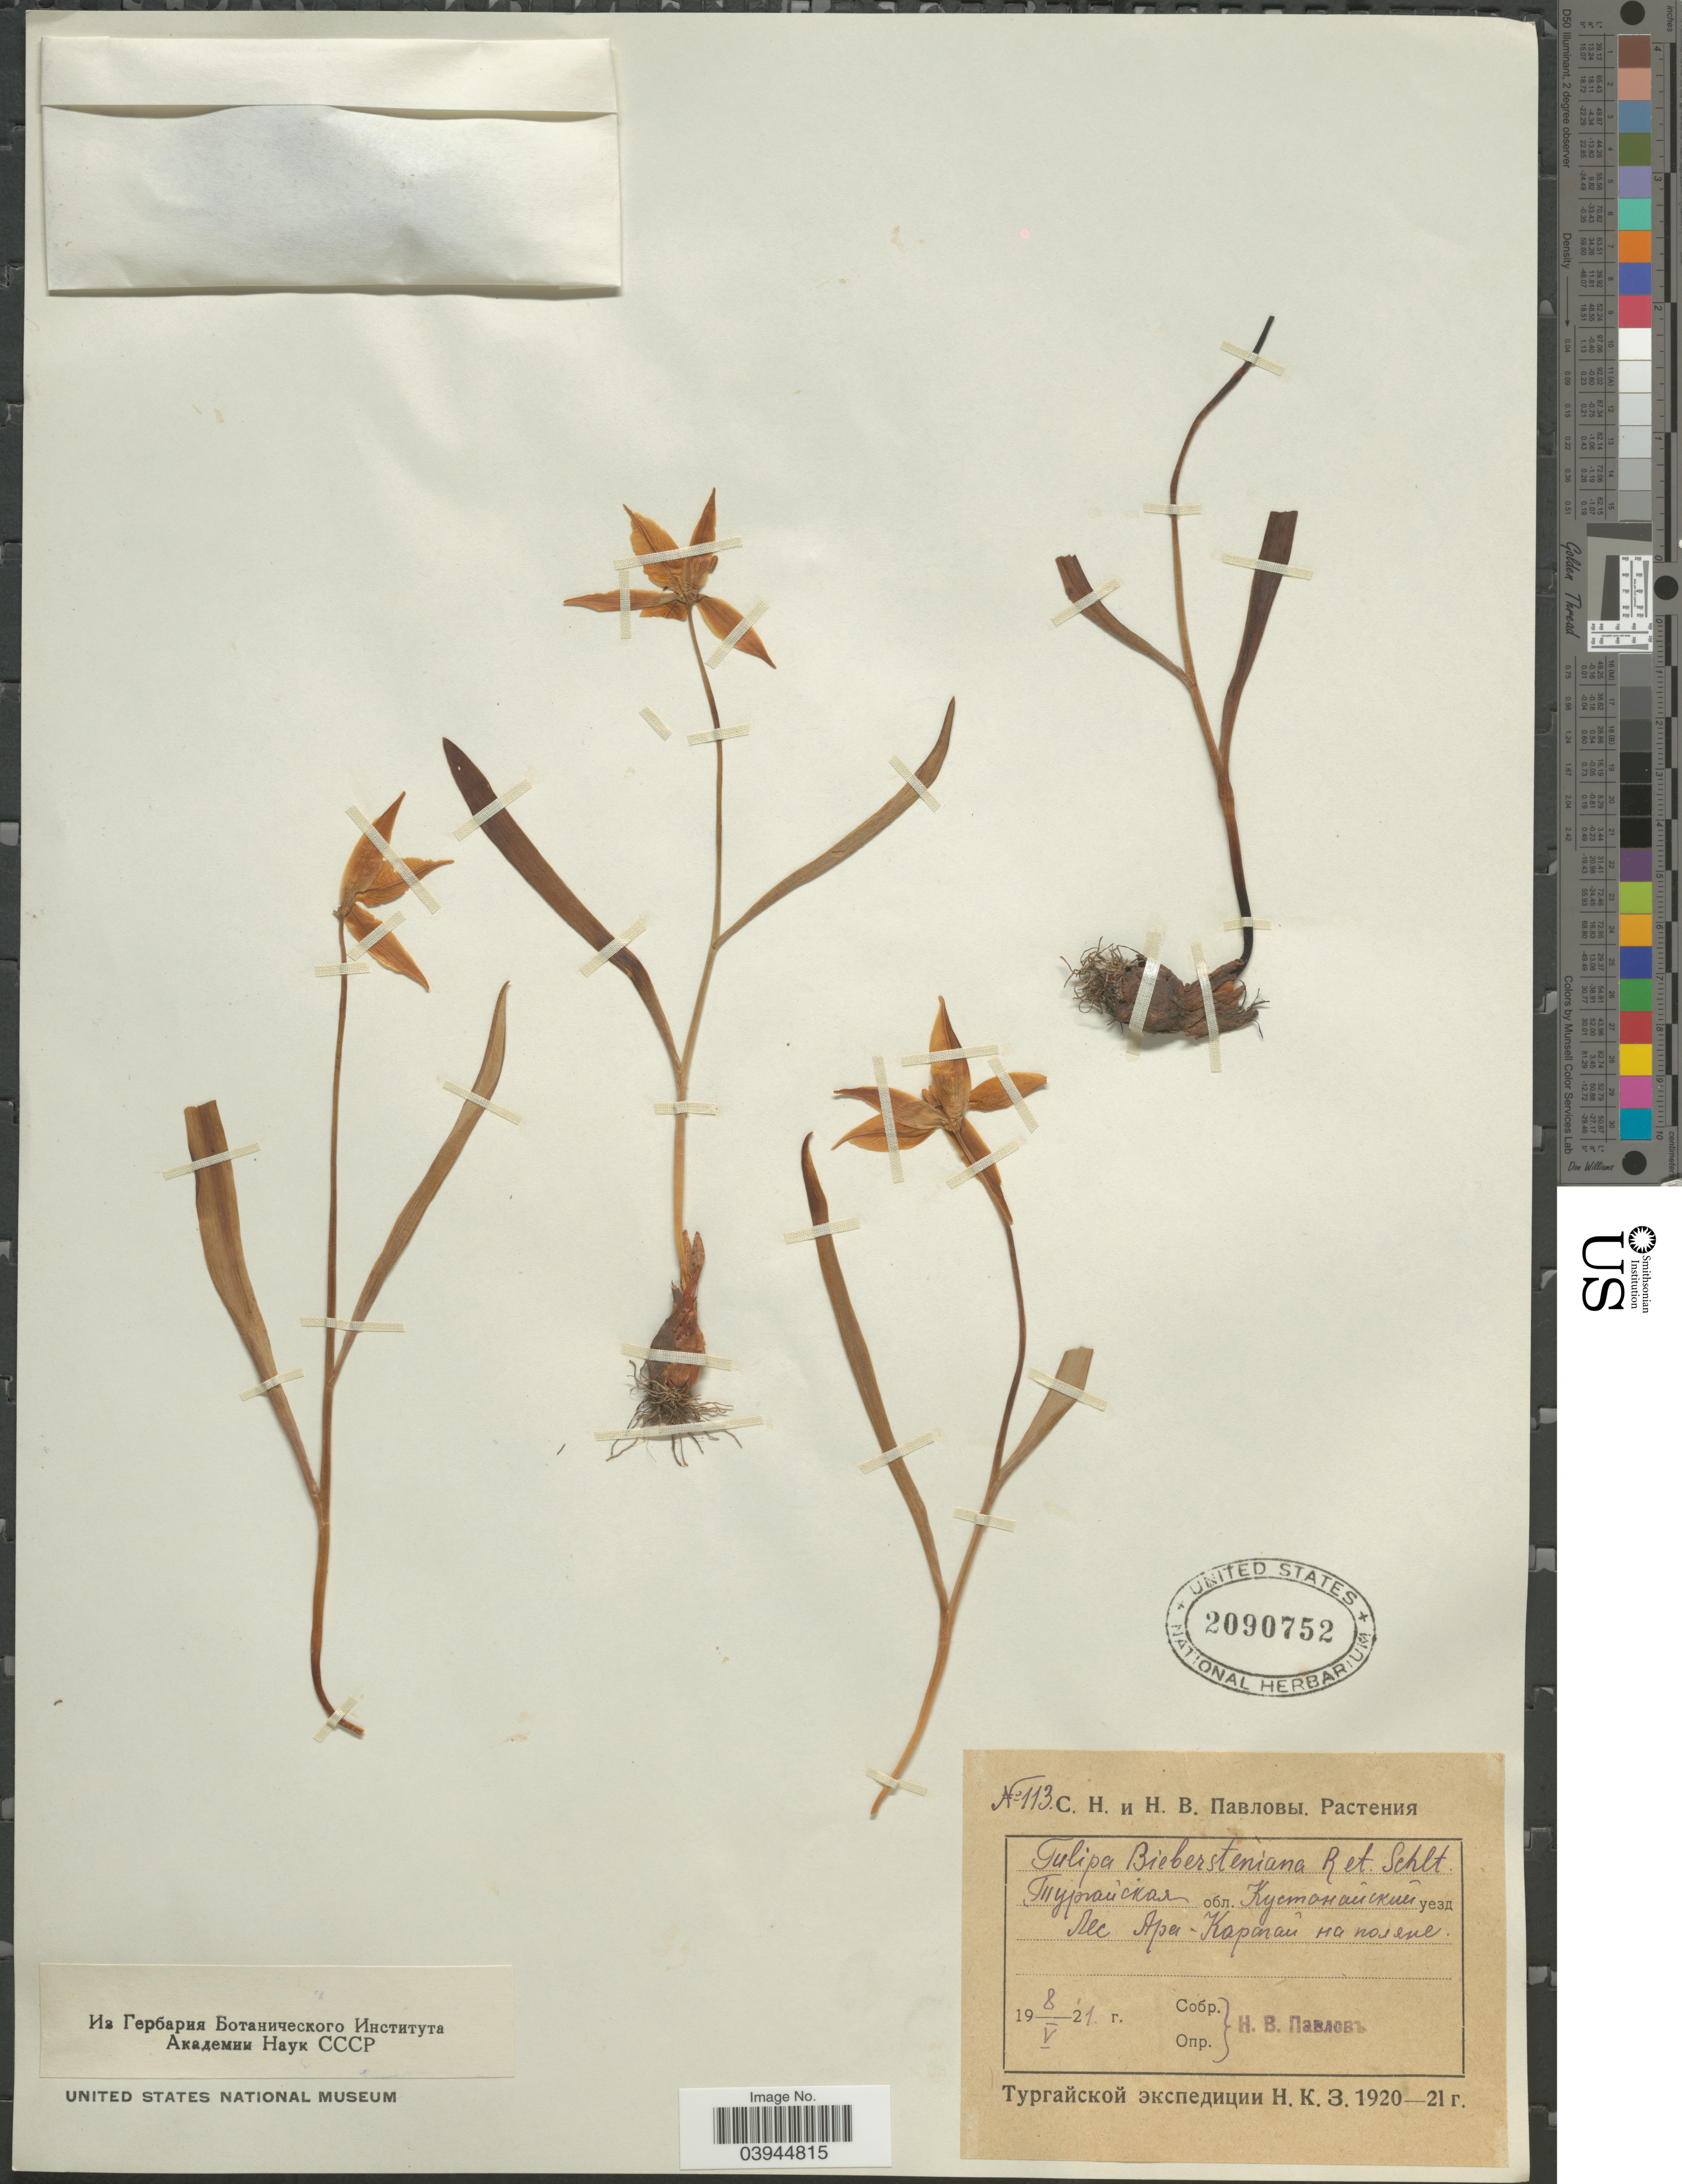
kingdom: Plantae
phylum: Tracheophyta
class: Liliopsida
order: Liliales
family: Liliaceae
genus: Tulipa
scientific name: Tulipa biebersteiniana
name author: Schult. & Schult. f.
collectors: N. Pavlov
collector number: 113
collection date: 1921-05-08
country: Kazakhstan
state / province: Qustanay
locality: Amankaragay Forest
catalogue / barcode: US 2090752